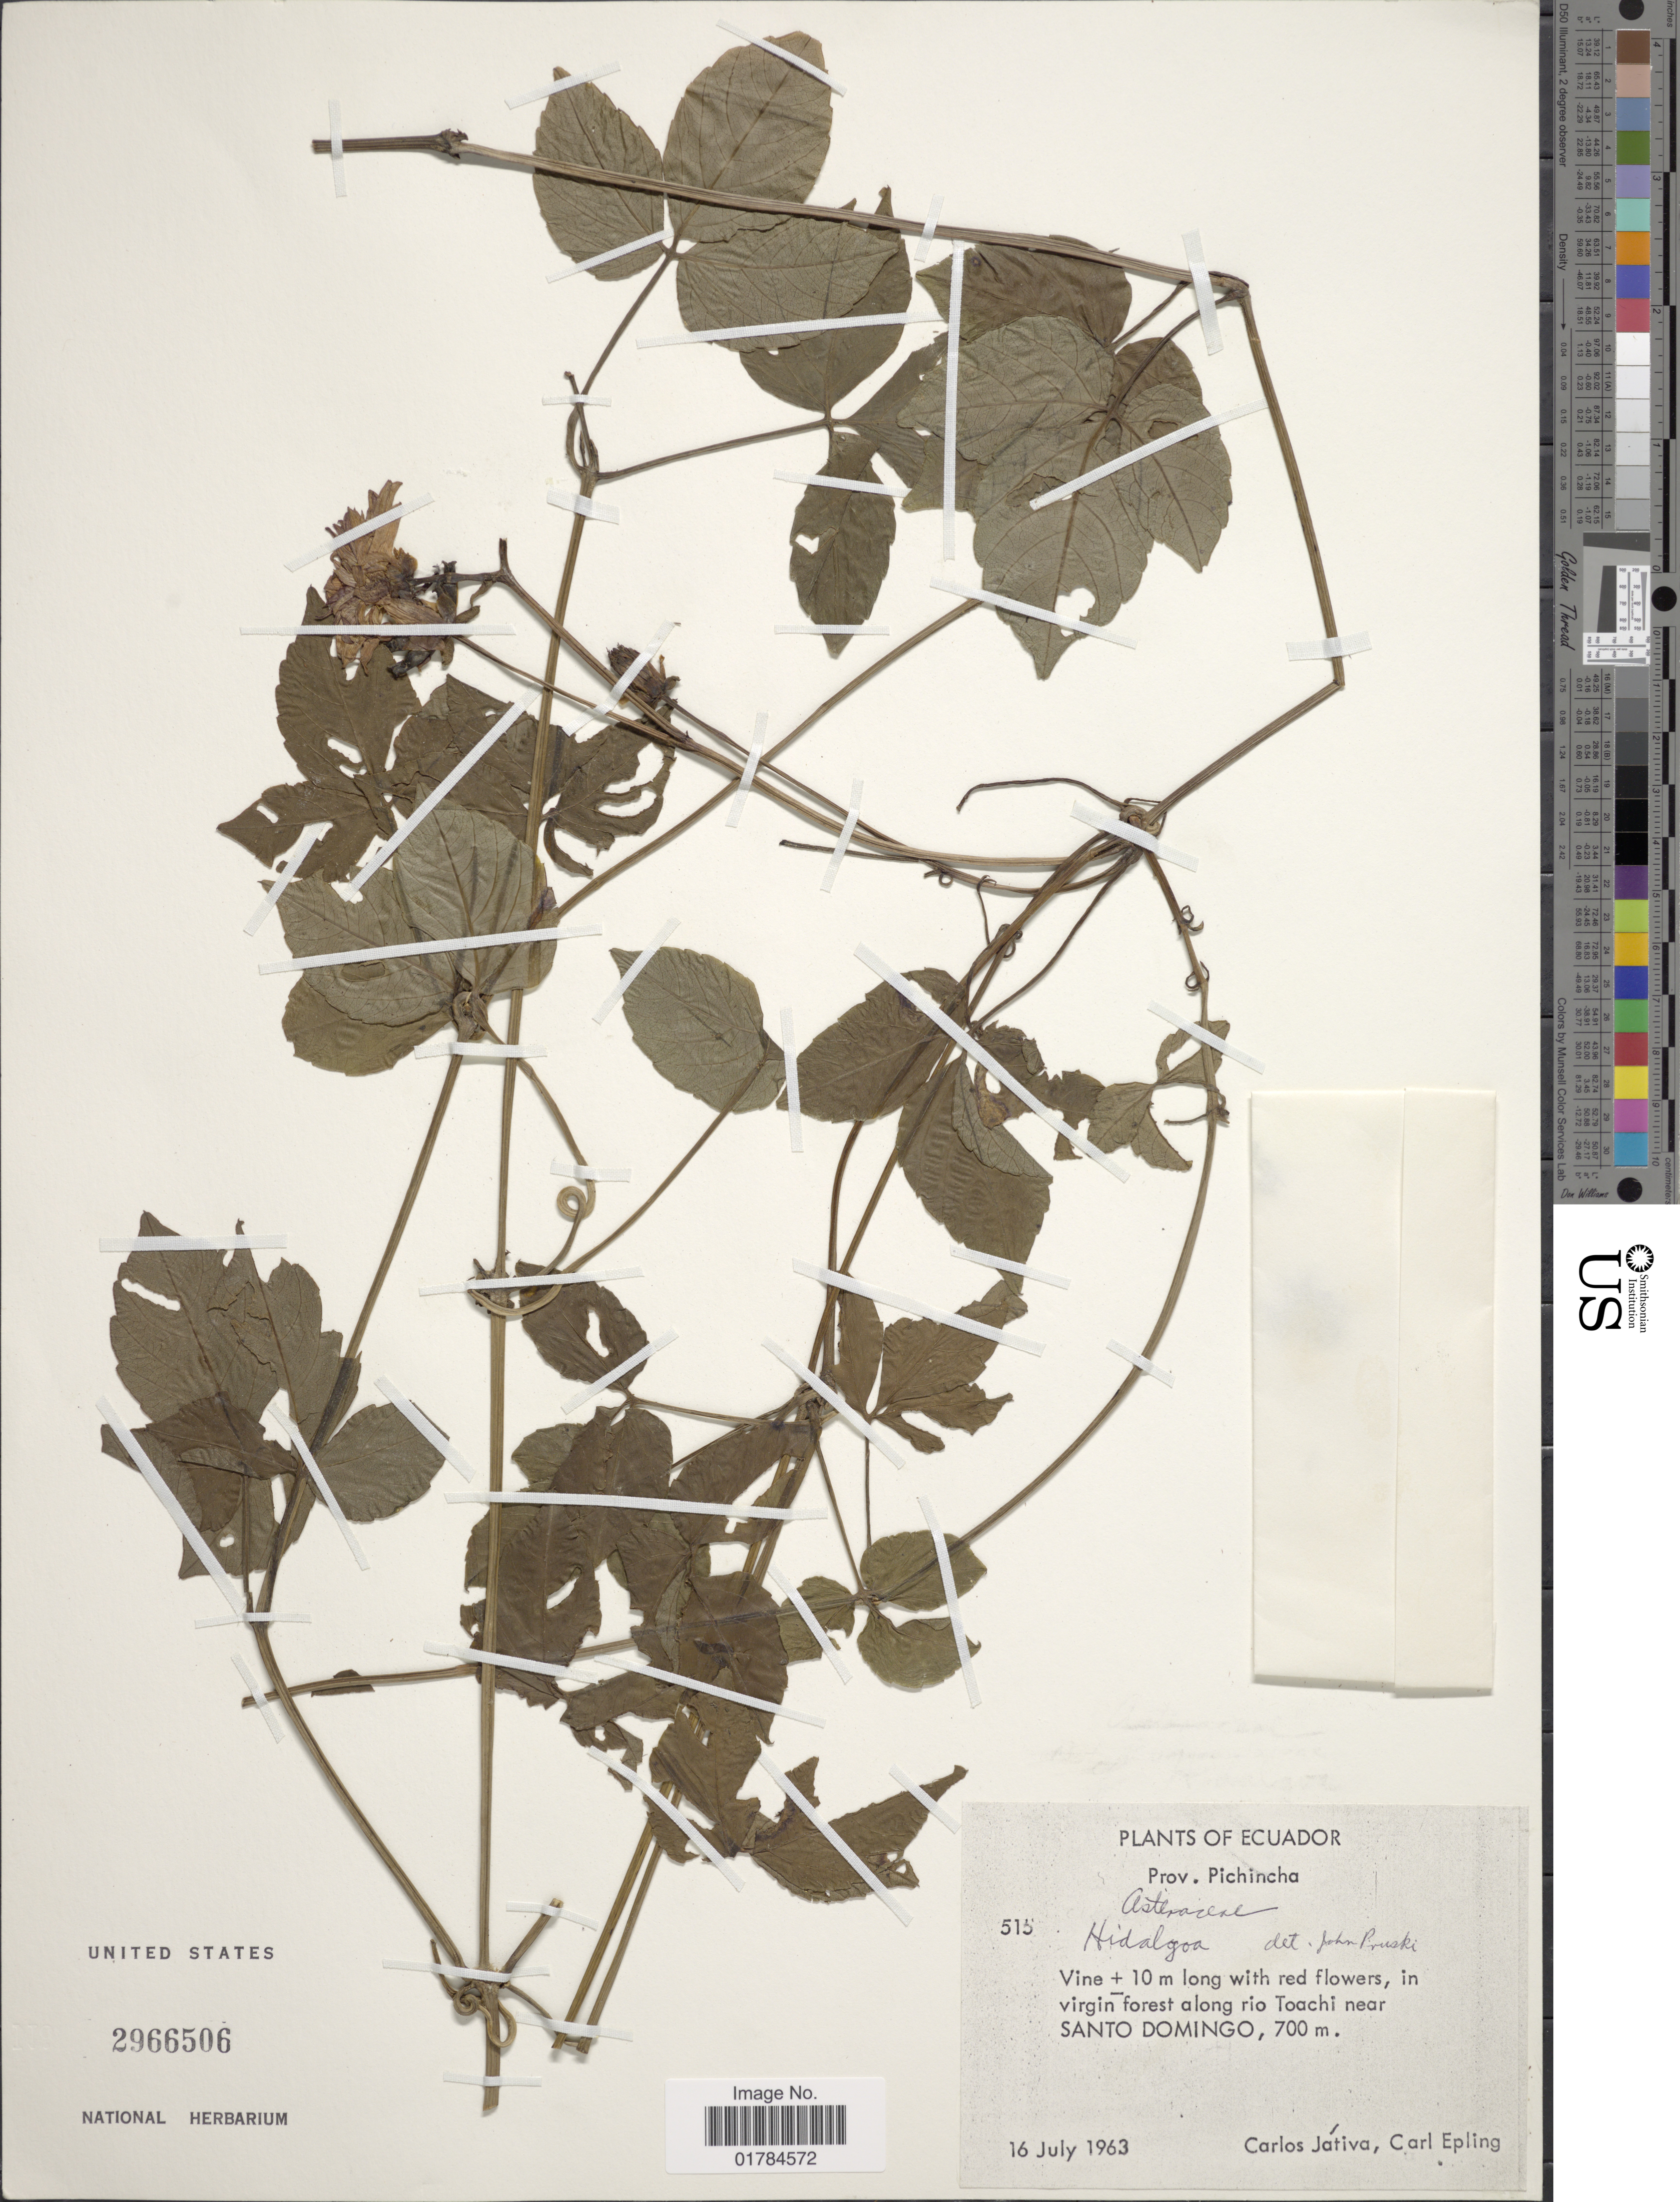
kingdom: Plantae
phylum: Tracheophyta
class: Magnoliopsida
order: Asterales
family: Asteraceae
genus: Hidalgoa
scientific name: Hidalgoa ternata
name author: La Llave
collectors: C. D. Játiva & C. C. Epling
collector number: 515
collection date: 1963-07-16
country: Ecuador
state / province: Pichincha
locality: In virgin forest along rio Toachi near Santo Domingo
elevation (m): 700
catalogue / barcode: US 2966506